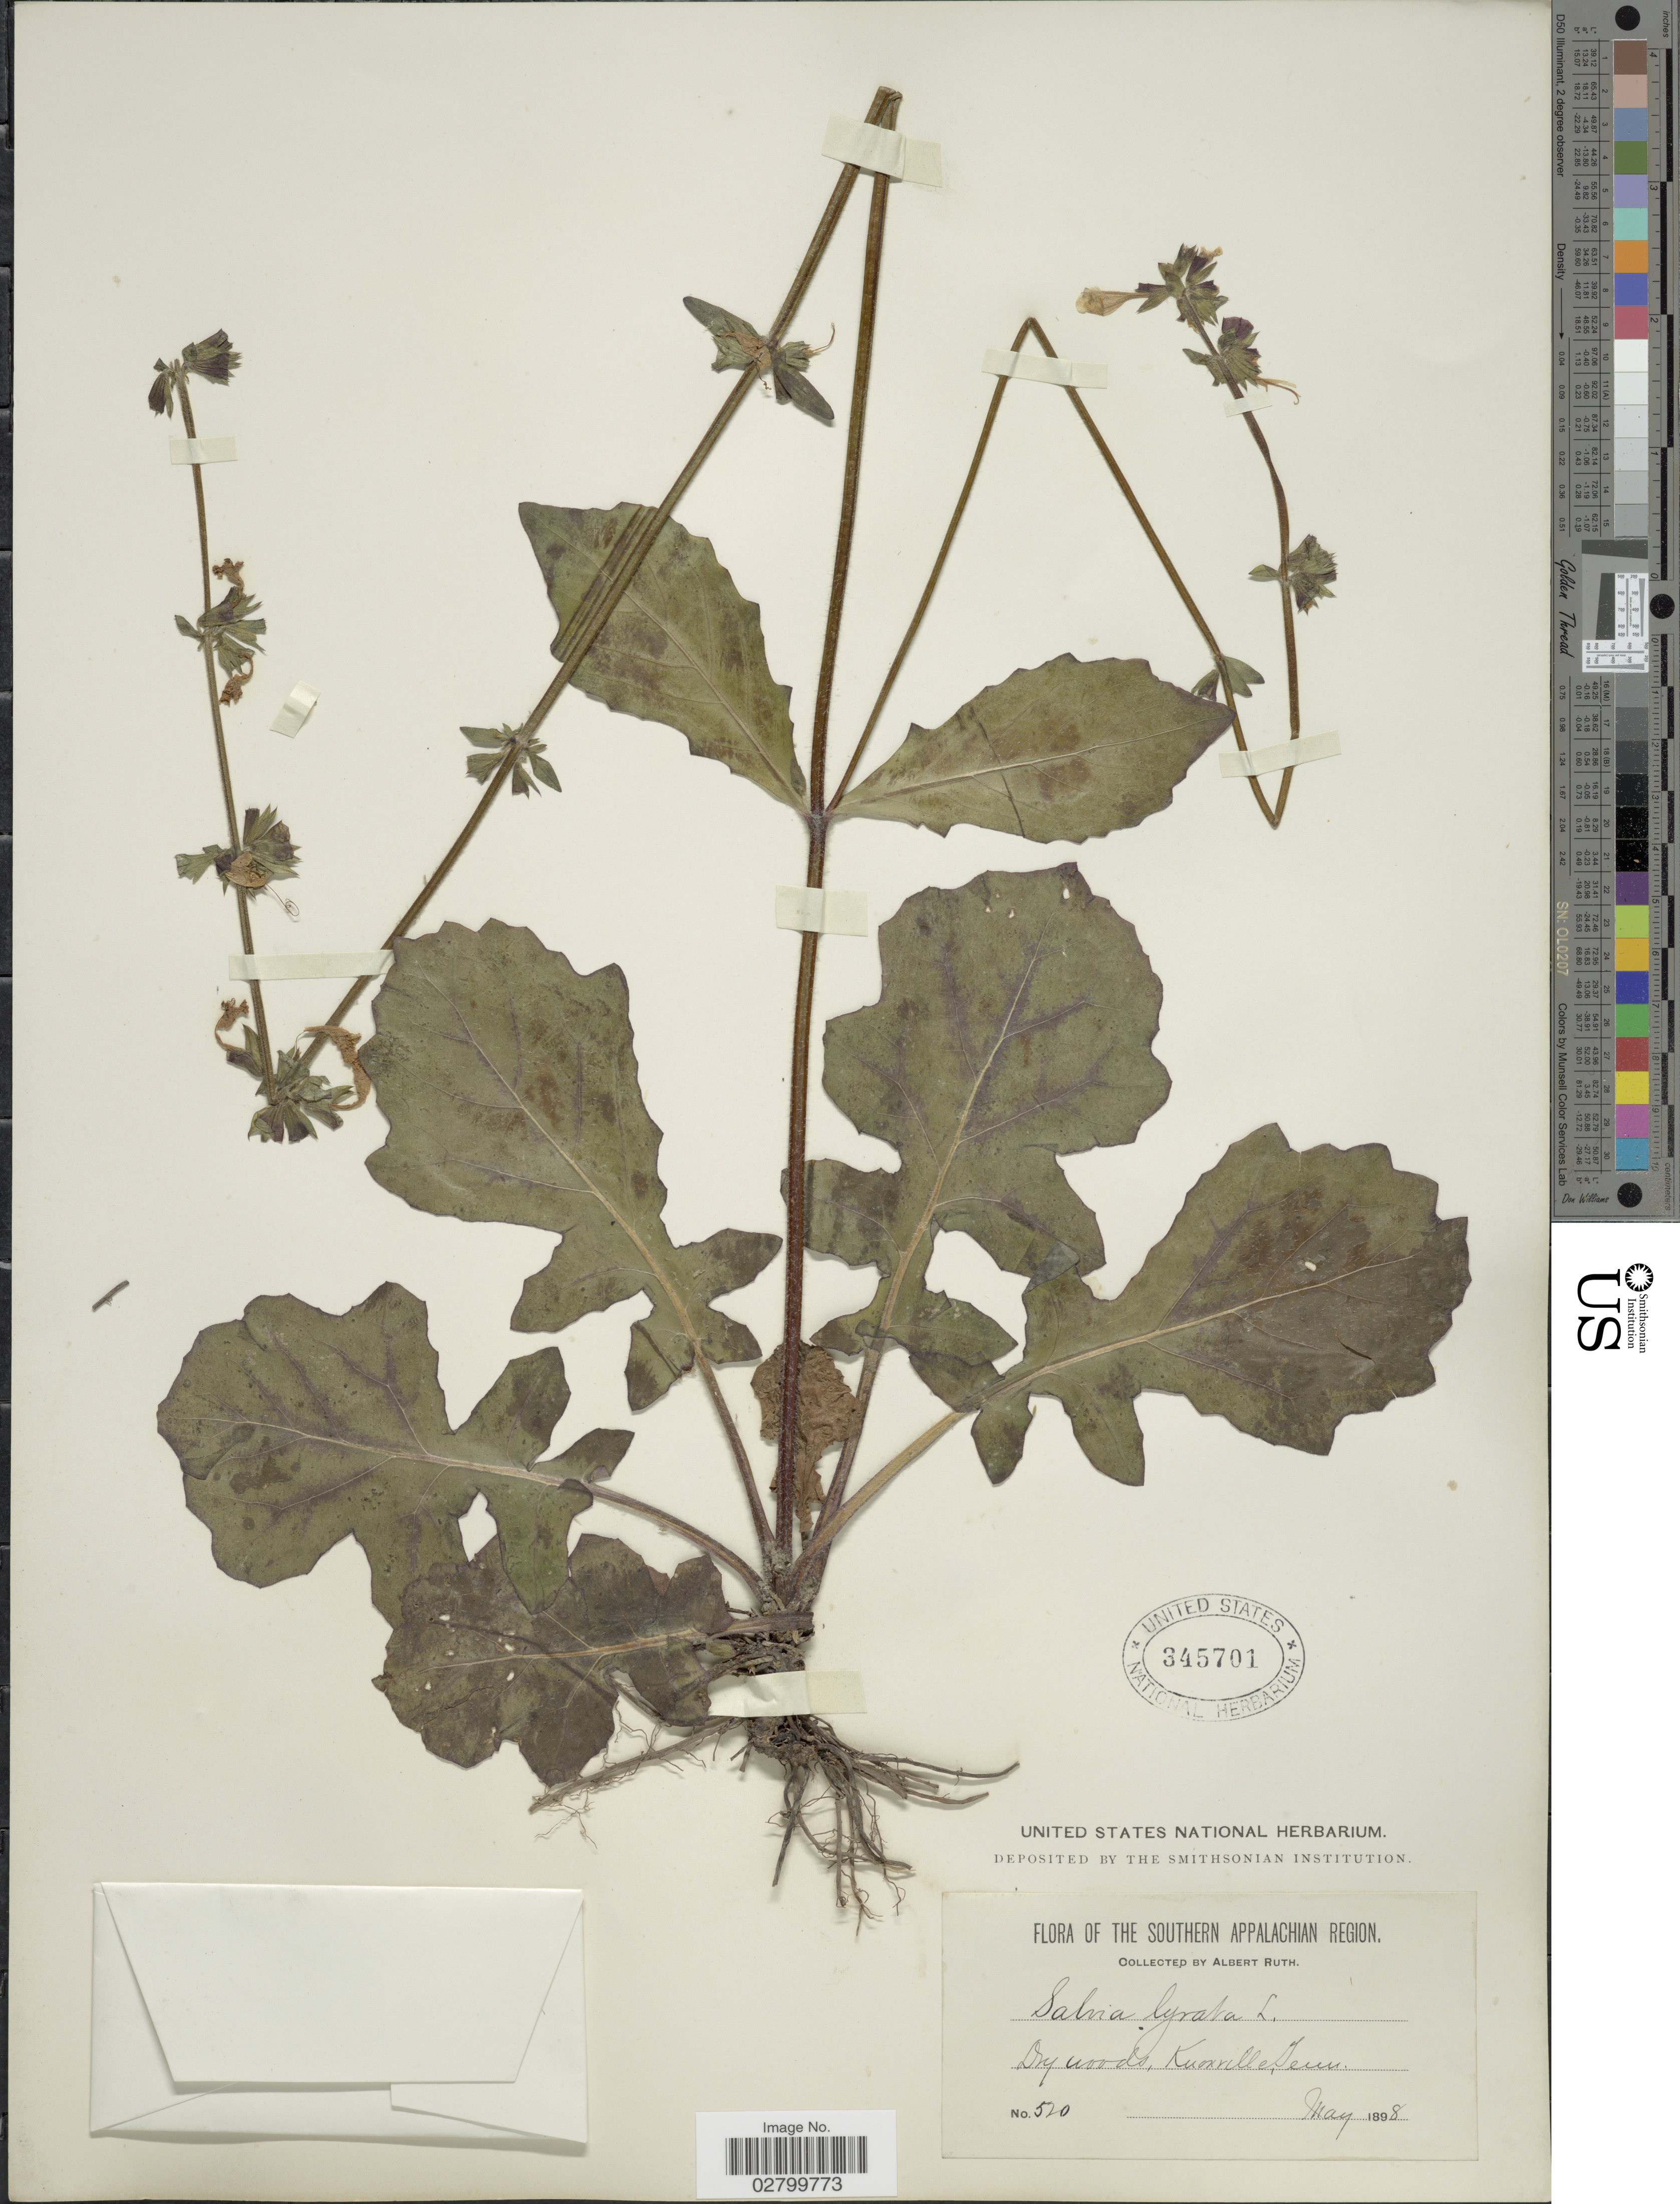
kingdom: Plantae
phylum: Tracheophyta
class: Magnoliopsida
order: Lamiales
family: Lamiaceae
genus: Salvia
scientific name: Salvia lyrata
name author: L.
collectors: A. Ruth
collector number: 520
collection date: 1898-05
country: United States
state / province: Tennessee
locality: Southern Appalachian Region. Dry woods, Knoxville, Tenn.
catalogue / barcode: US 345701